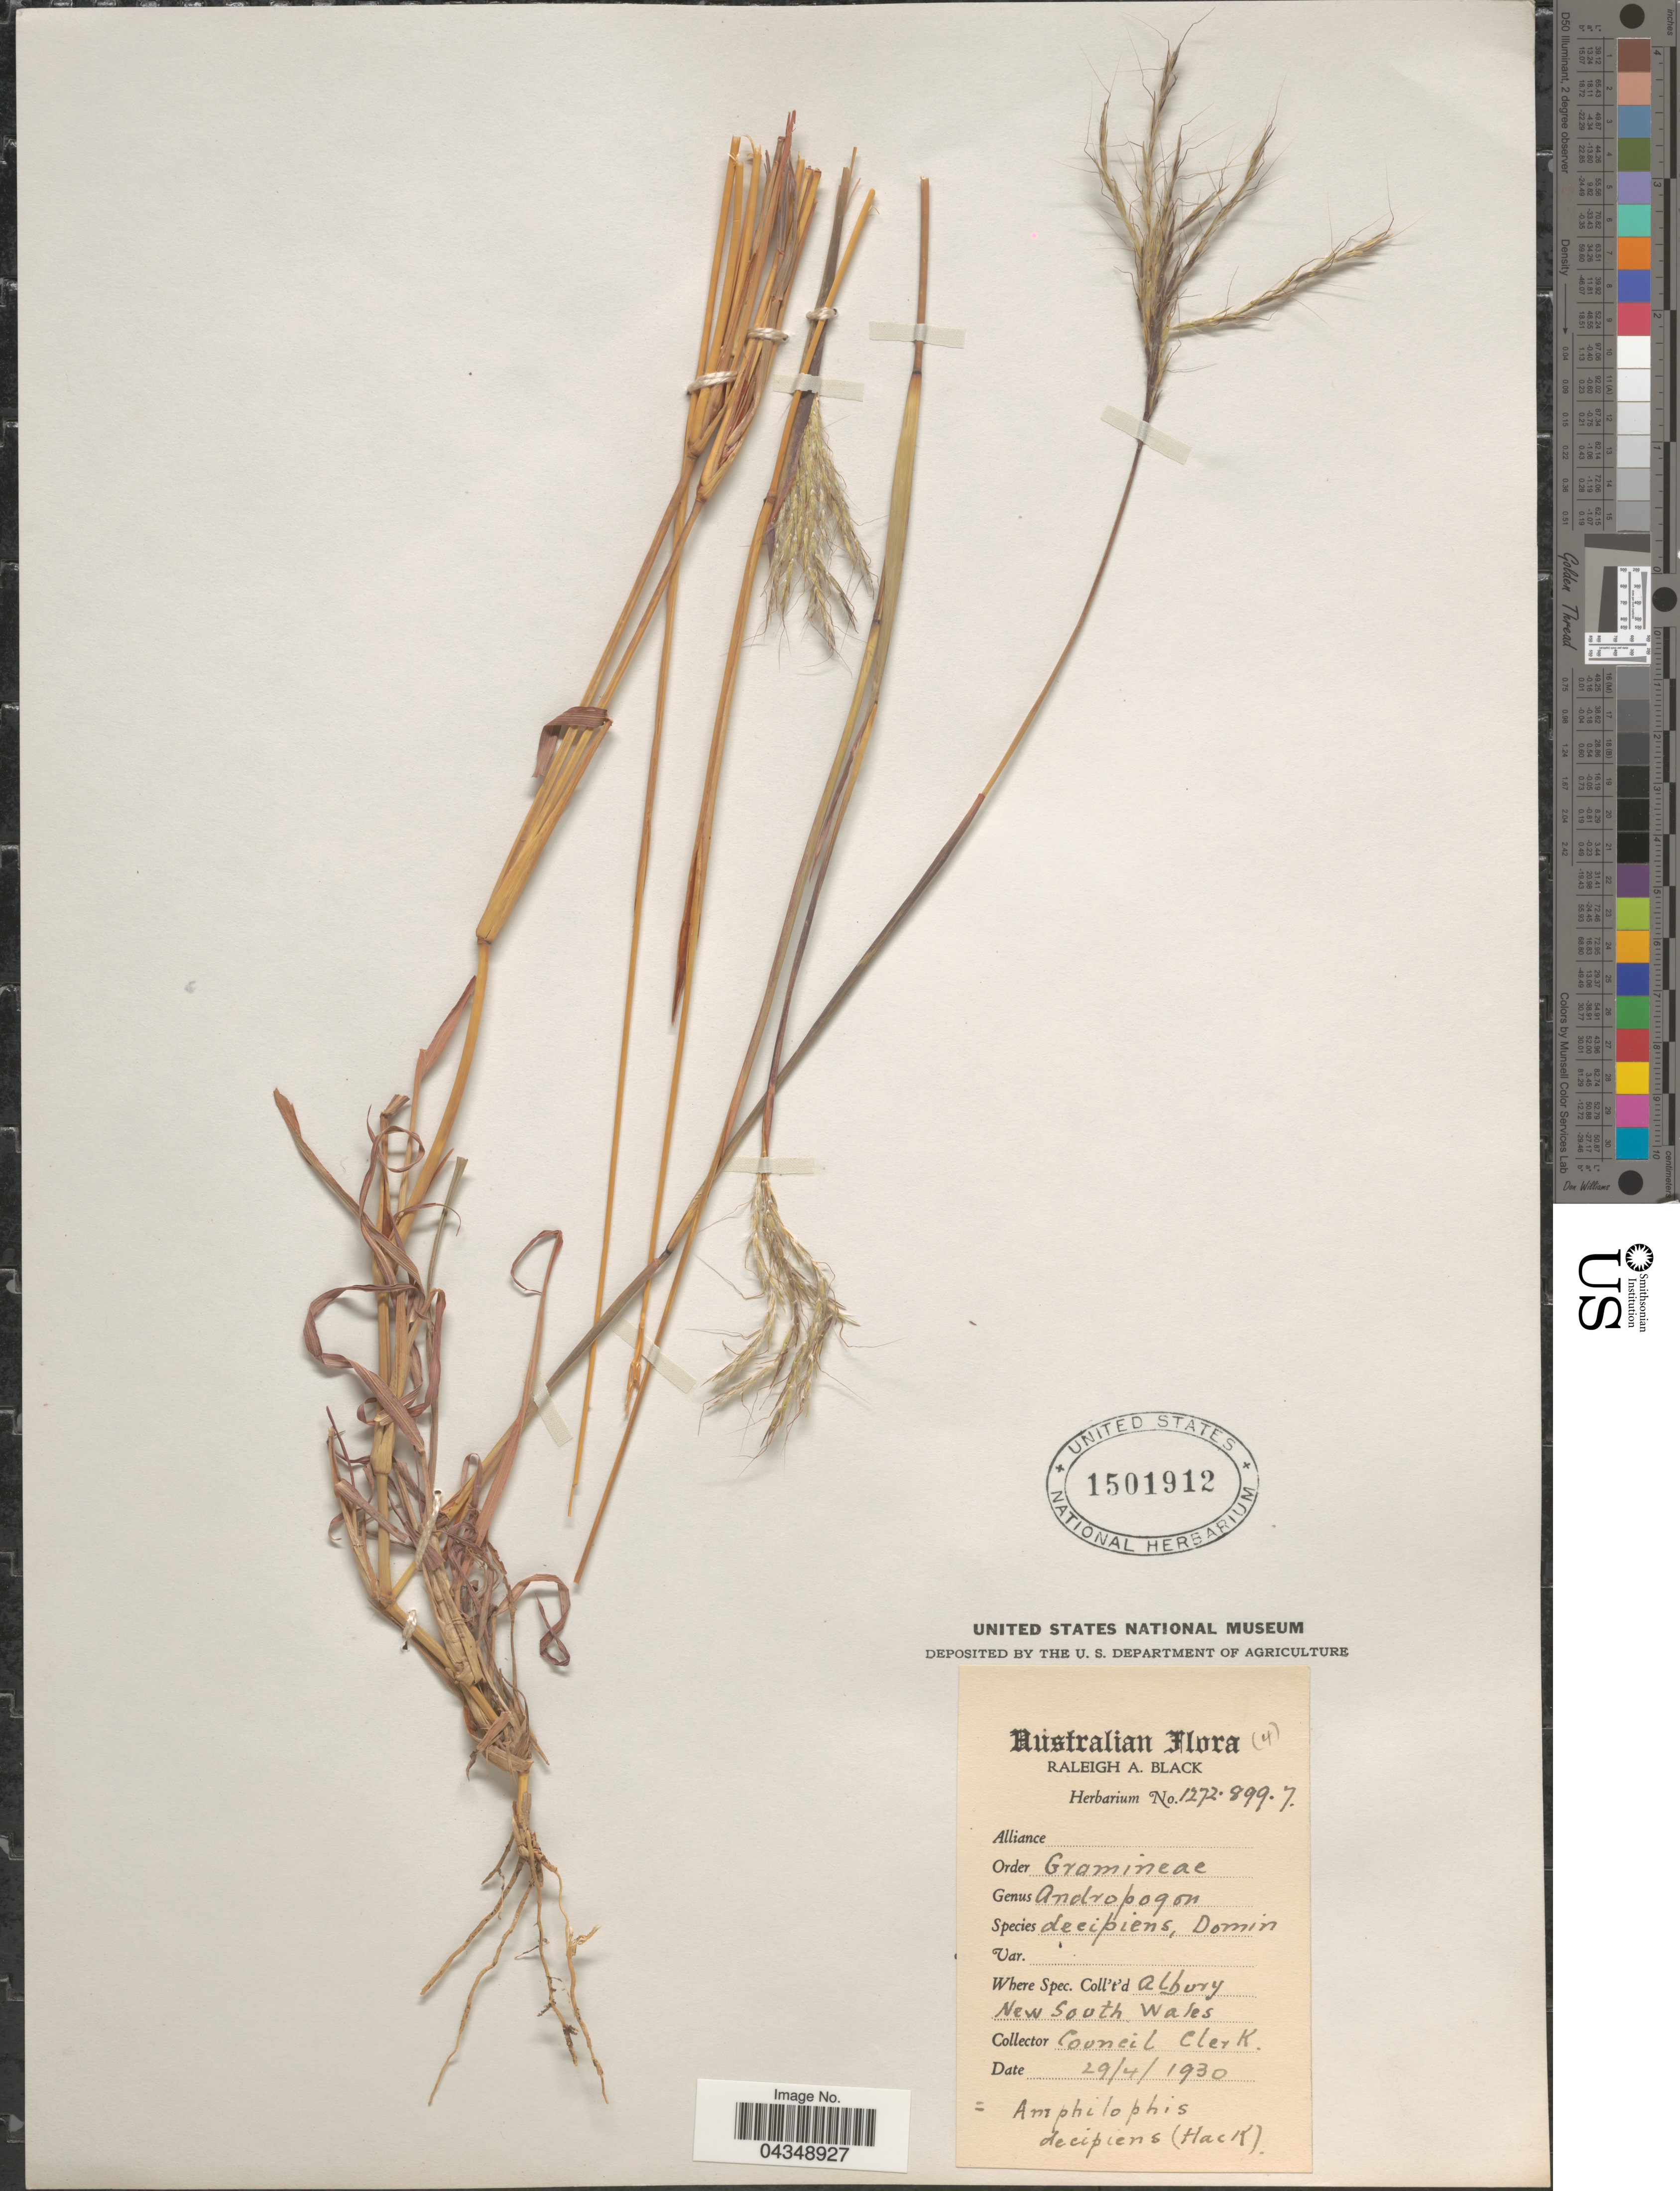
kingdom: Plantae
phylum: Tracheophyta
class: Liliopsida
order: Poales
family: Poaceae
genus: Bothriochloa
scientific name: Bothriochloa decipiens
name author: (Hack.) C. E. Hubb.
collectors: Council Clerk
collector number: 1272.899.7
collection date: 1930-04-29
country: Australia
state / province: New South Wales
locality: Albury.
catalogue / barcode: US 1501912